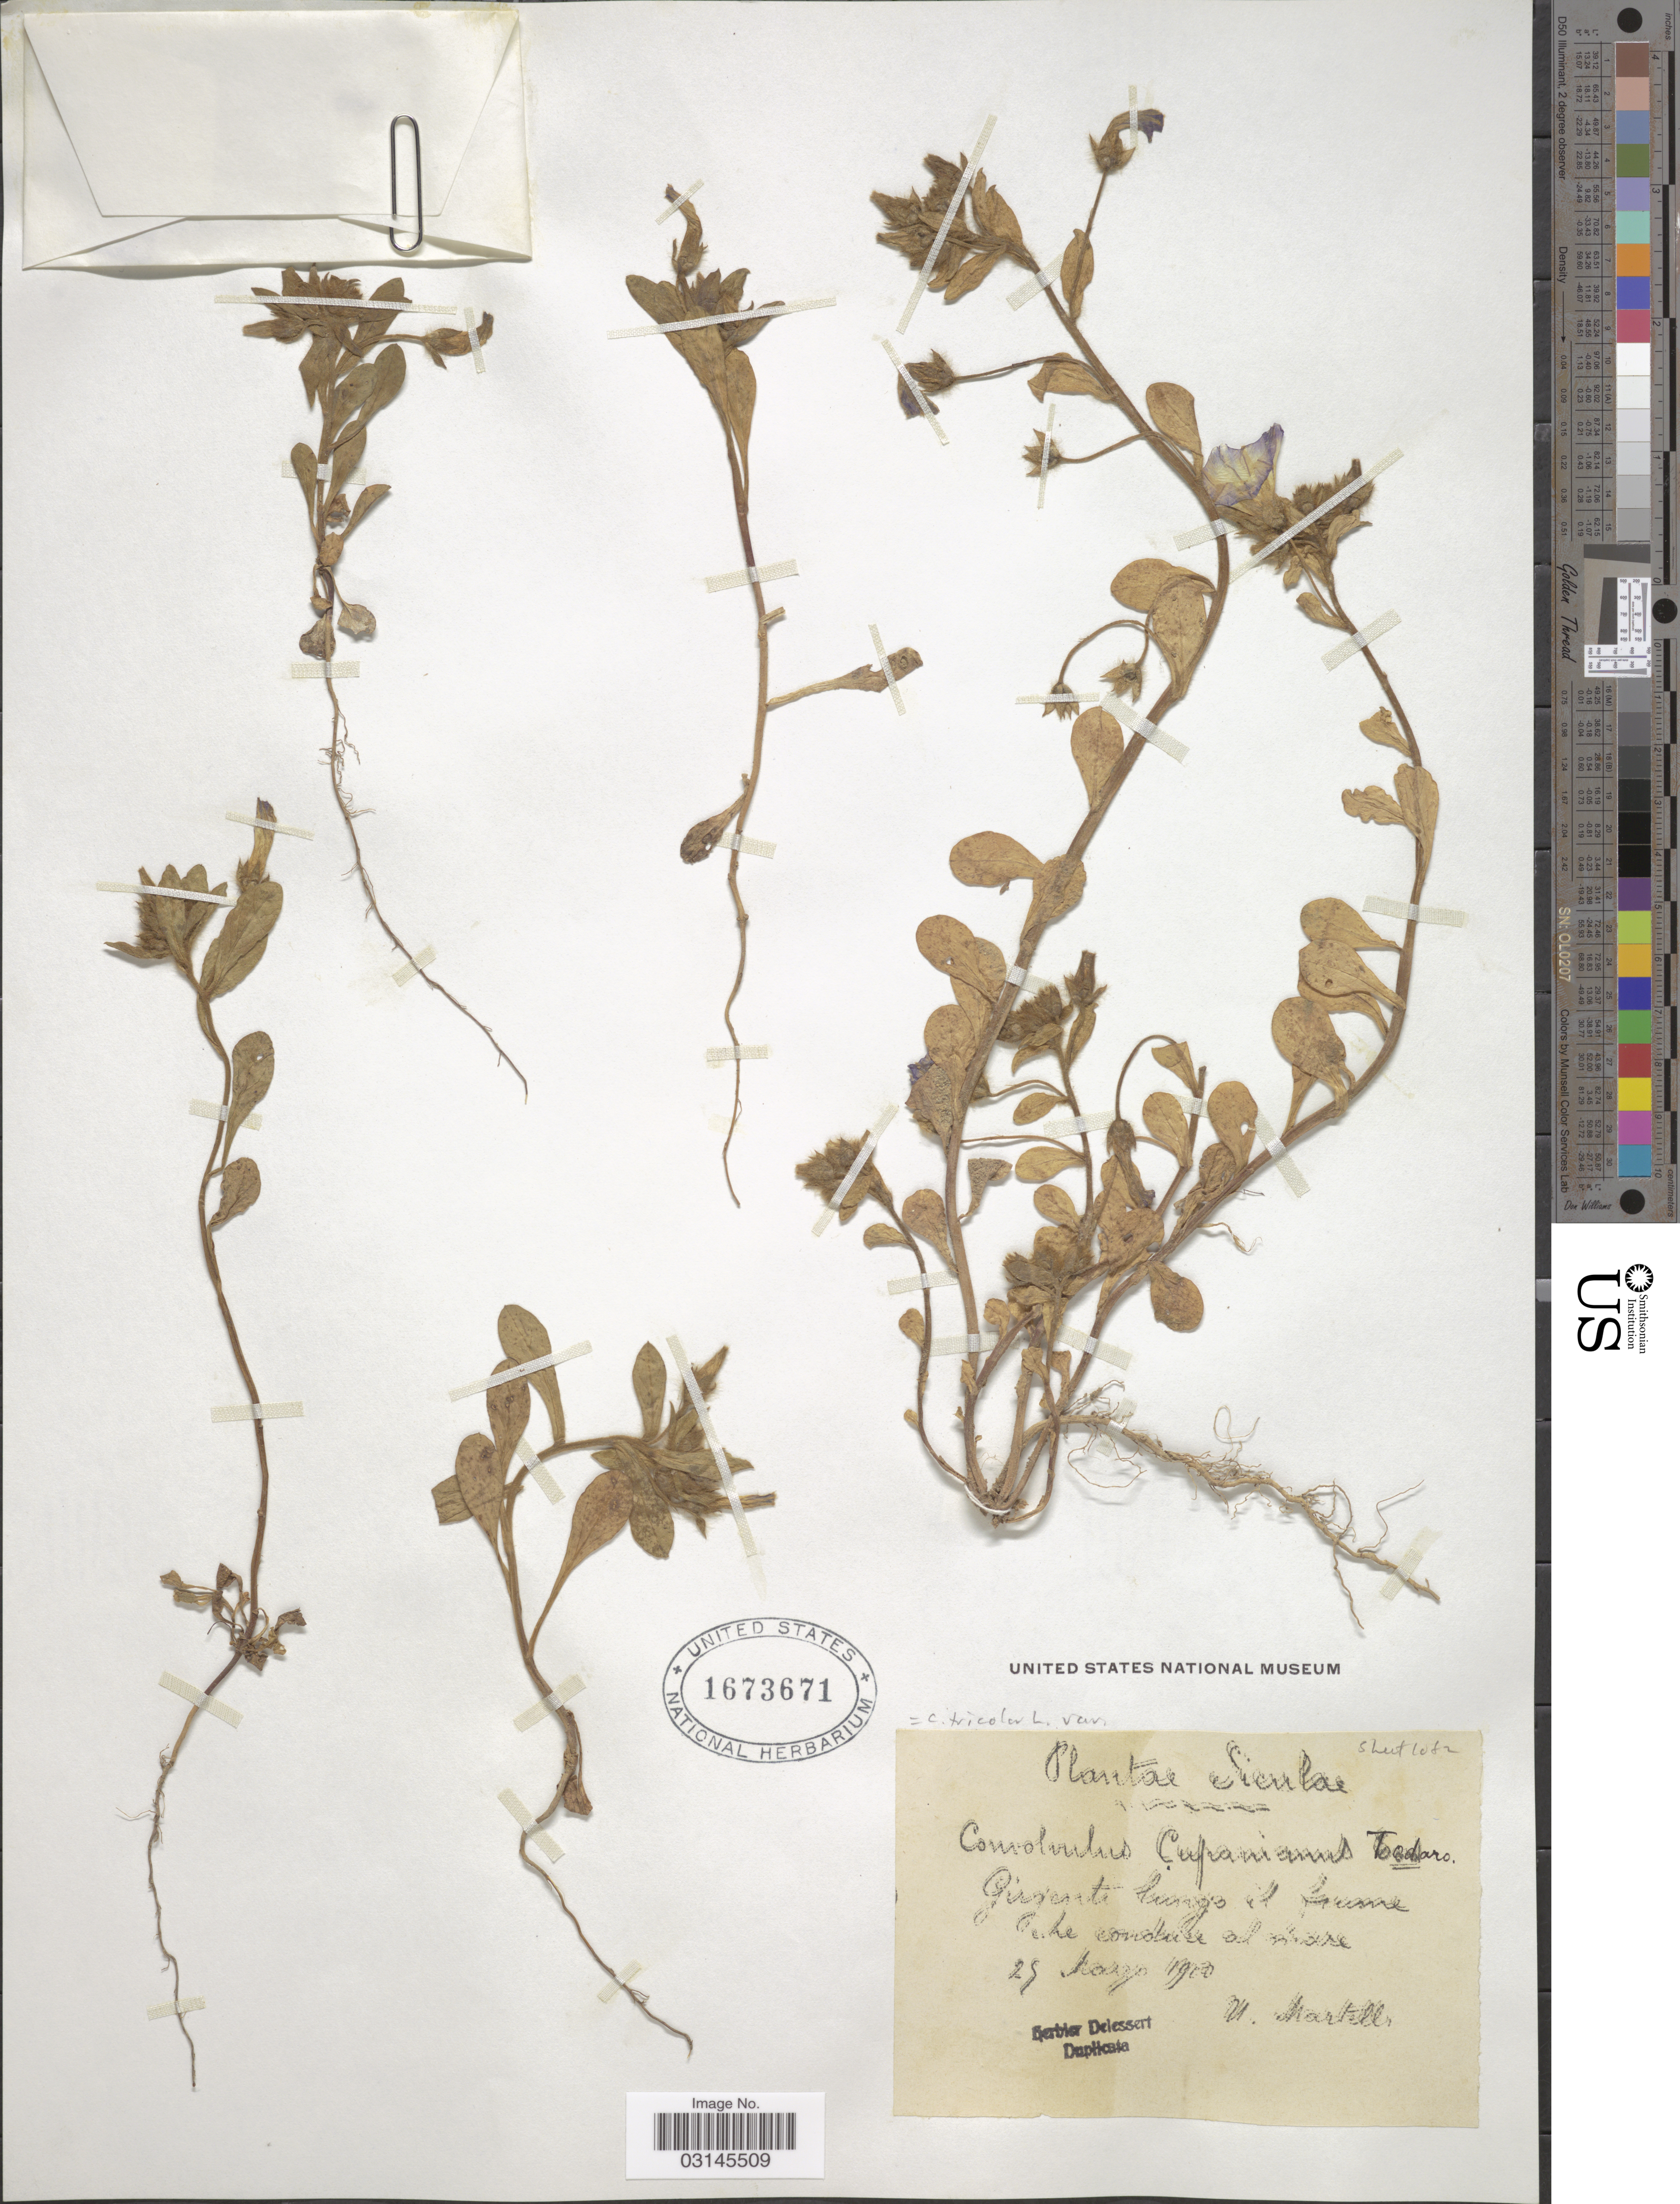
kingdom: Plantae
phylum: Tracheophyta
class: Magnoliopsida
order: Solanales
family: Convolvulaceae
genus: Convolvulus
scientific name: Convolvulus tricolor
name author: L.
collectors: U. Martelli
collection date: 1900-03-25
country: Italy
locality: Siculae. Girgenti.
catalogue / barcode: US 1673671